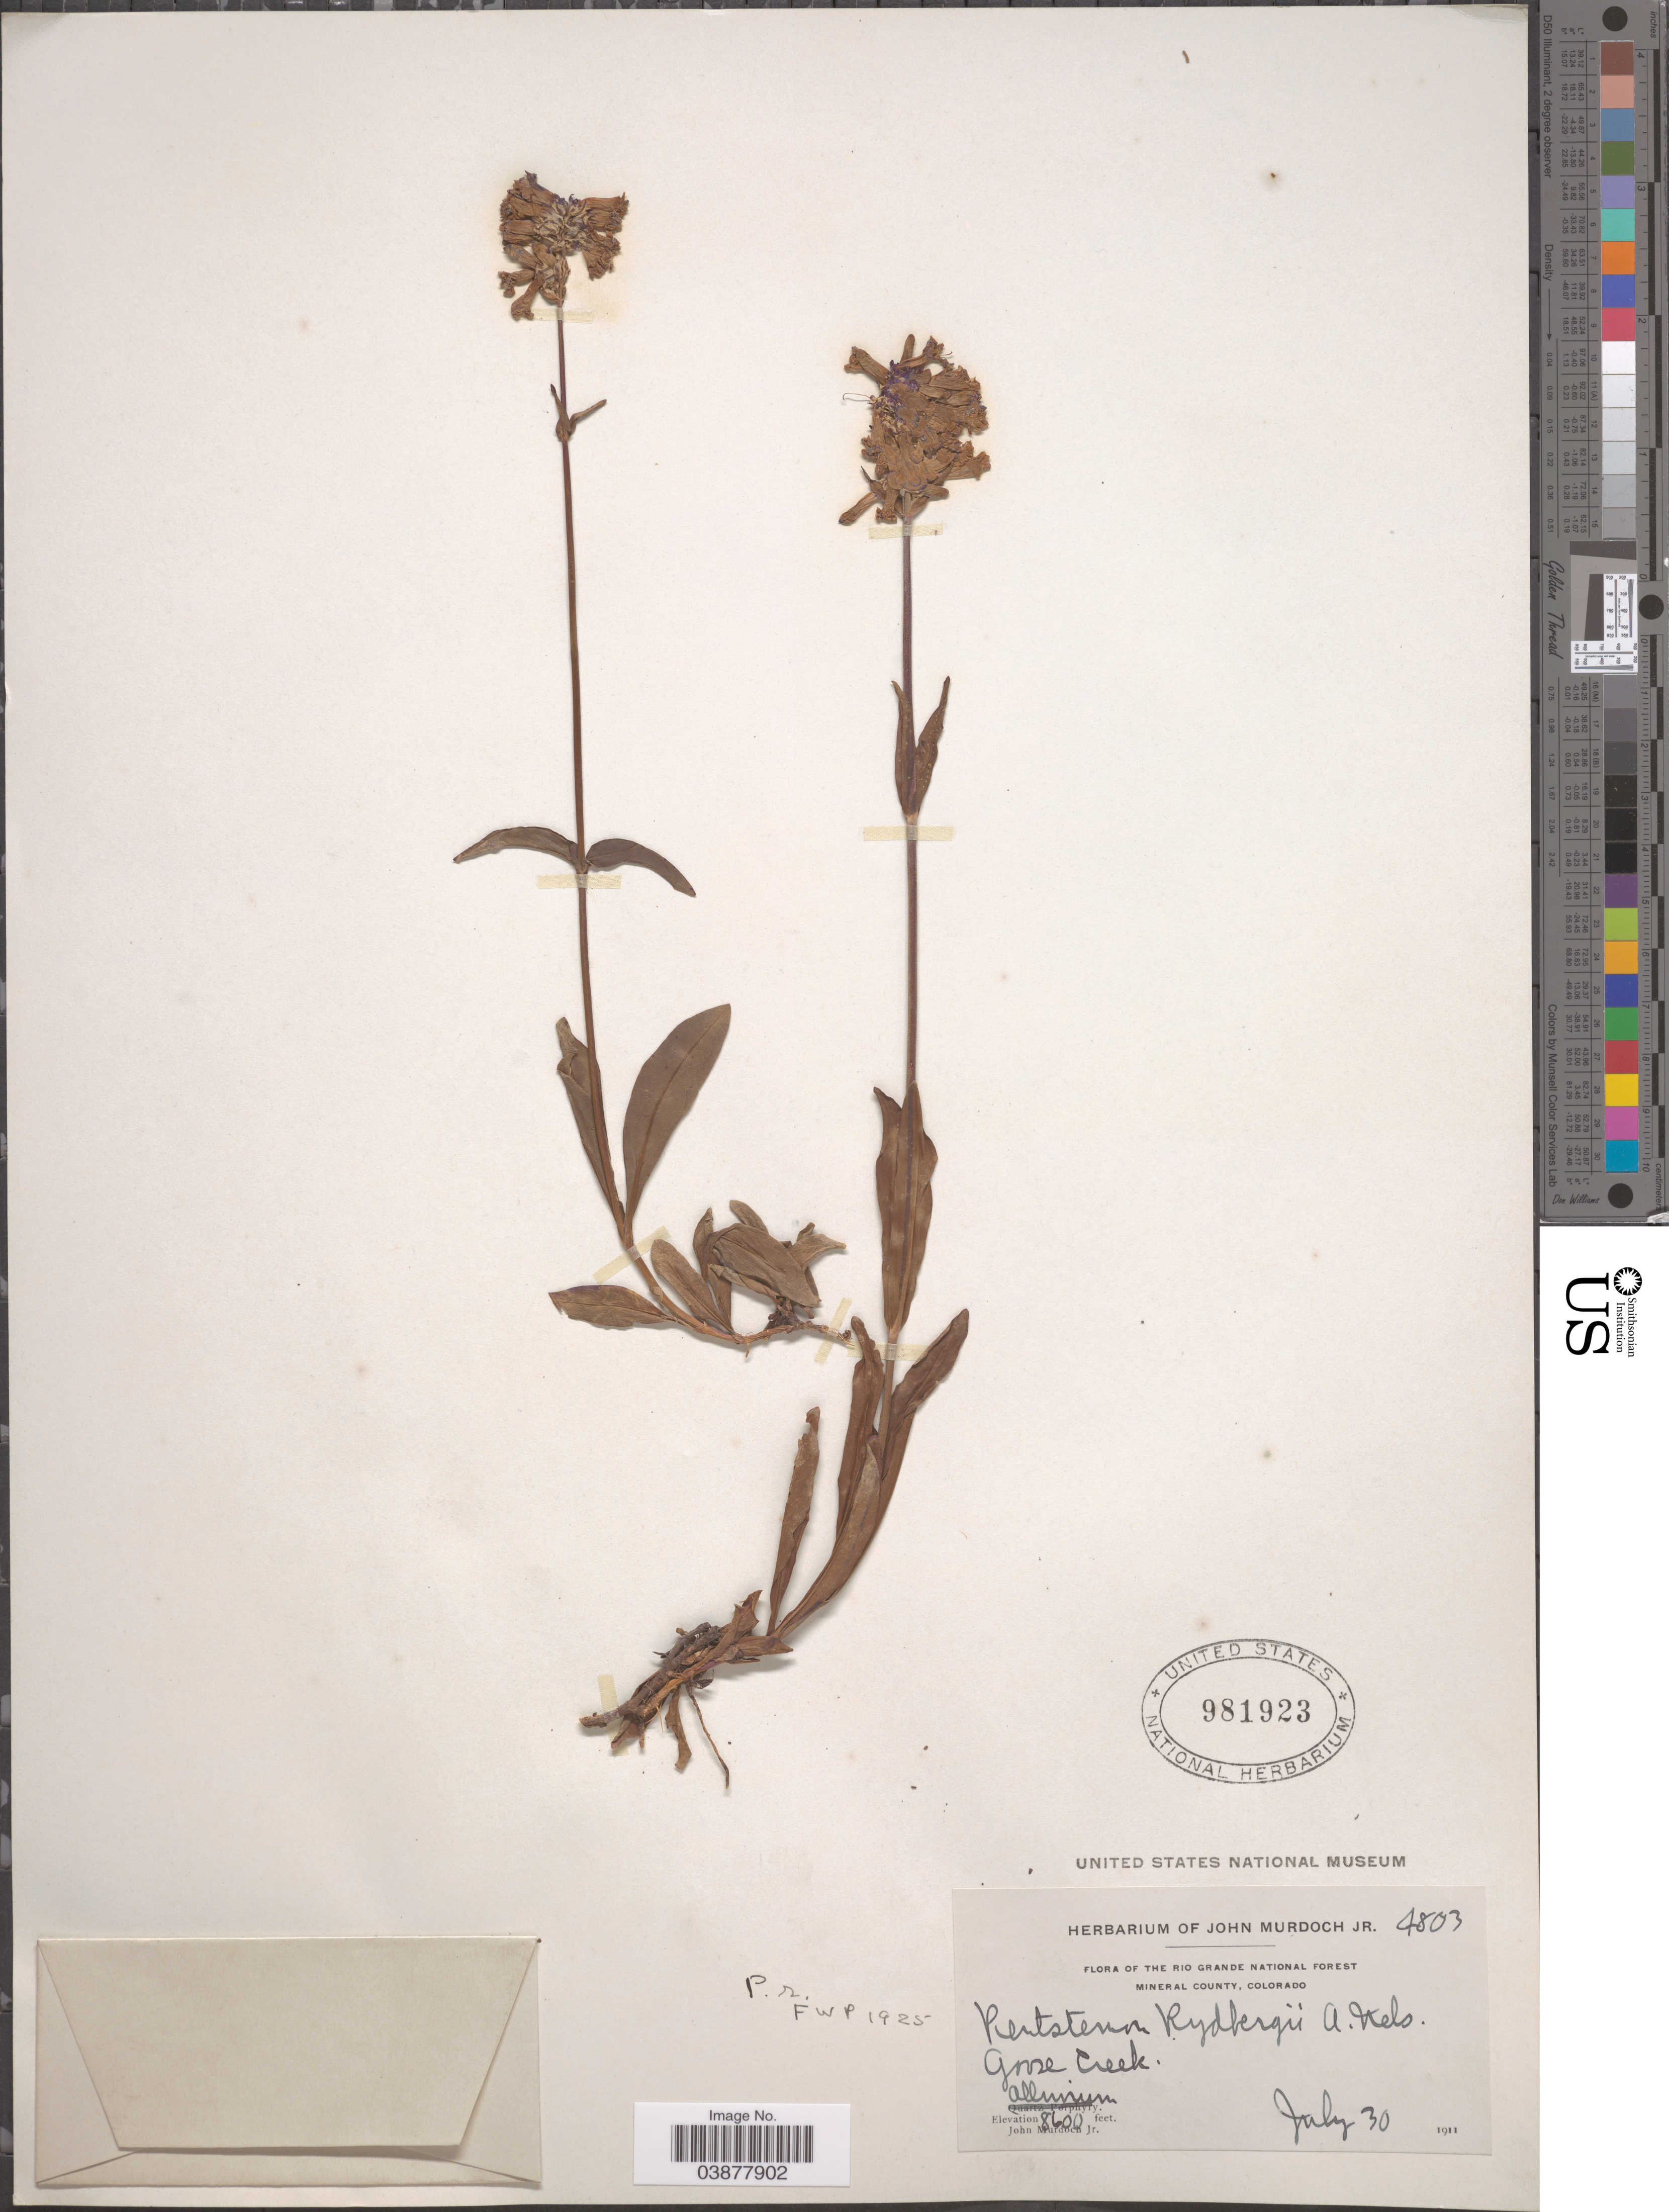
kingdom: Plantae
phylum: Tracheophyta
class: Magnoliopsida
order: Lamiales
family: Plantaginaceae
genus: Penstemon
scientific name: Penstemon rydbergii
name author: A. Nelson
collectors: J. Murdoch Jr.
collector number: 4803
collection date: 1911-07-30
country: United States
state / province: Colorado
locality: The Rio Grande National Forest. Mineral County. Goose Creek.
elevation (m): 2621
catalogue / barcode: US 981923